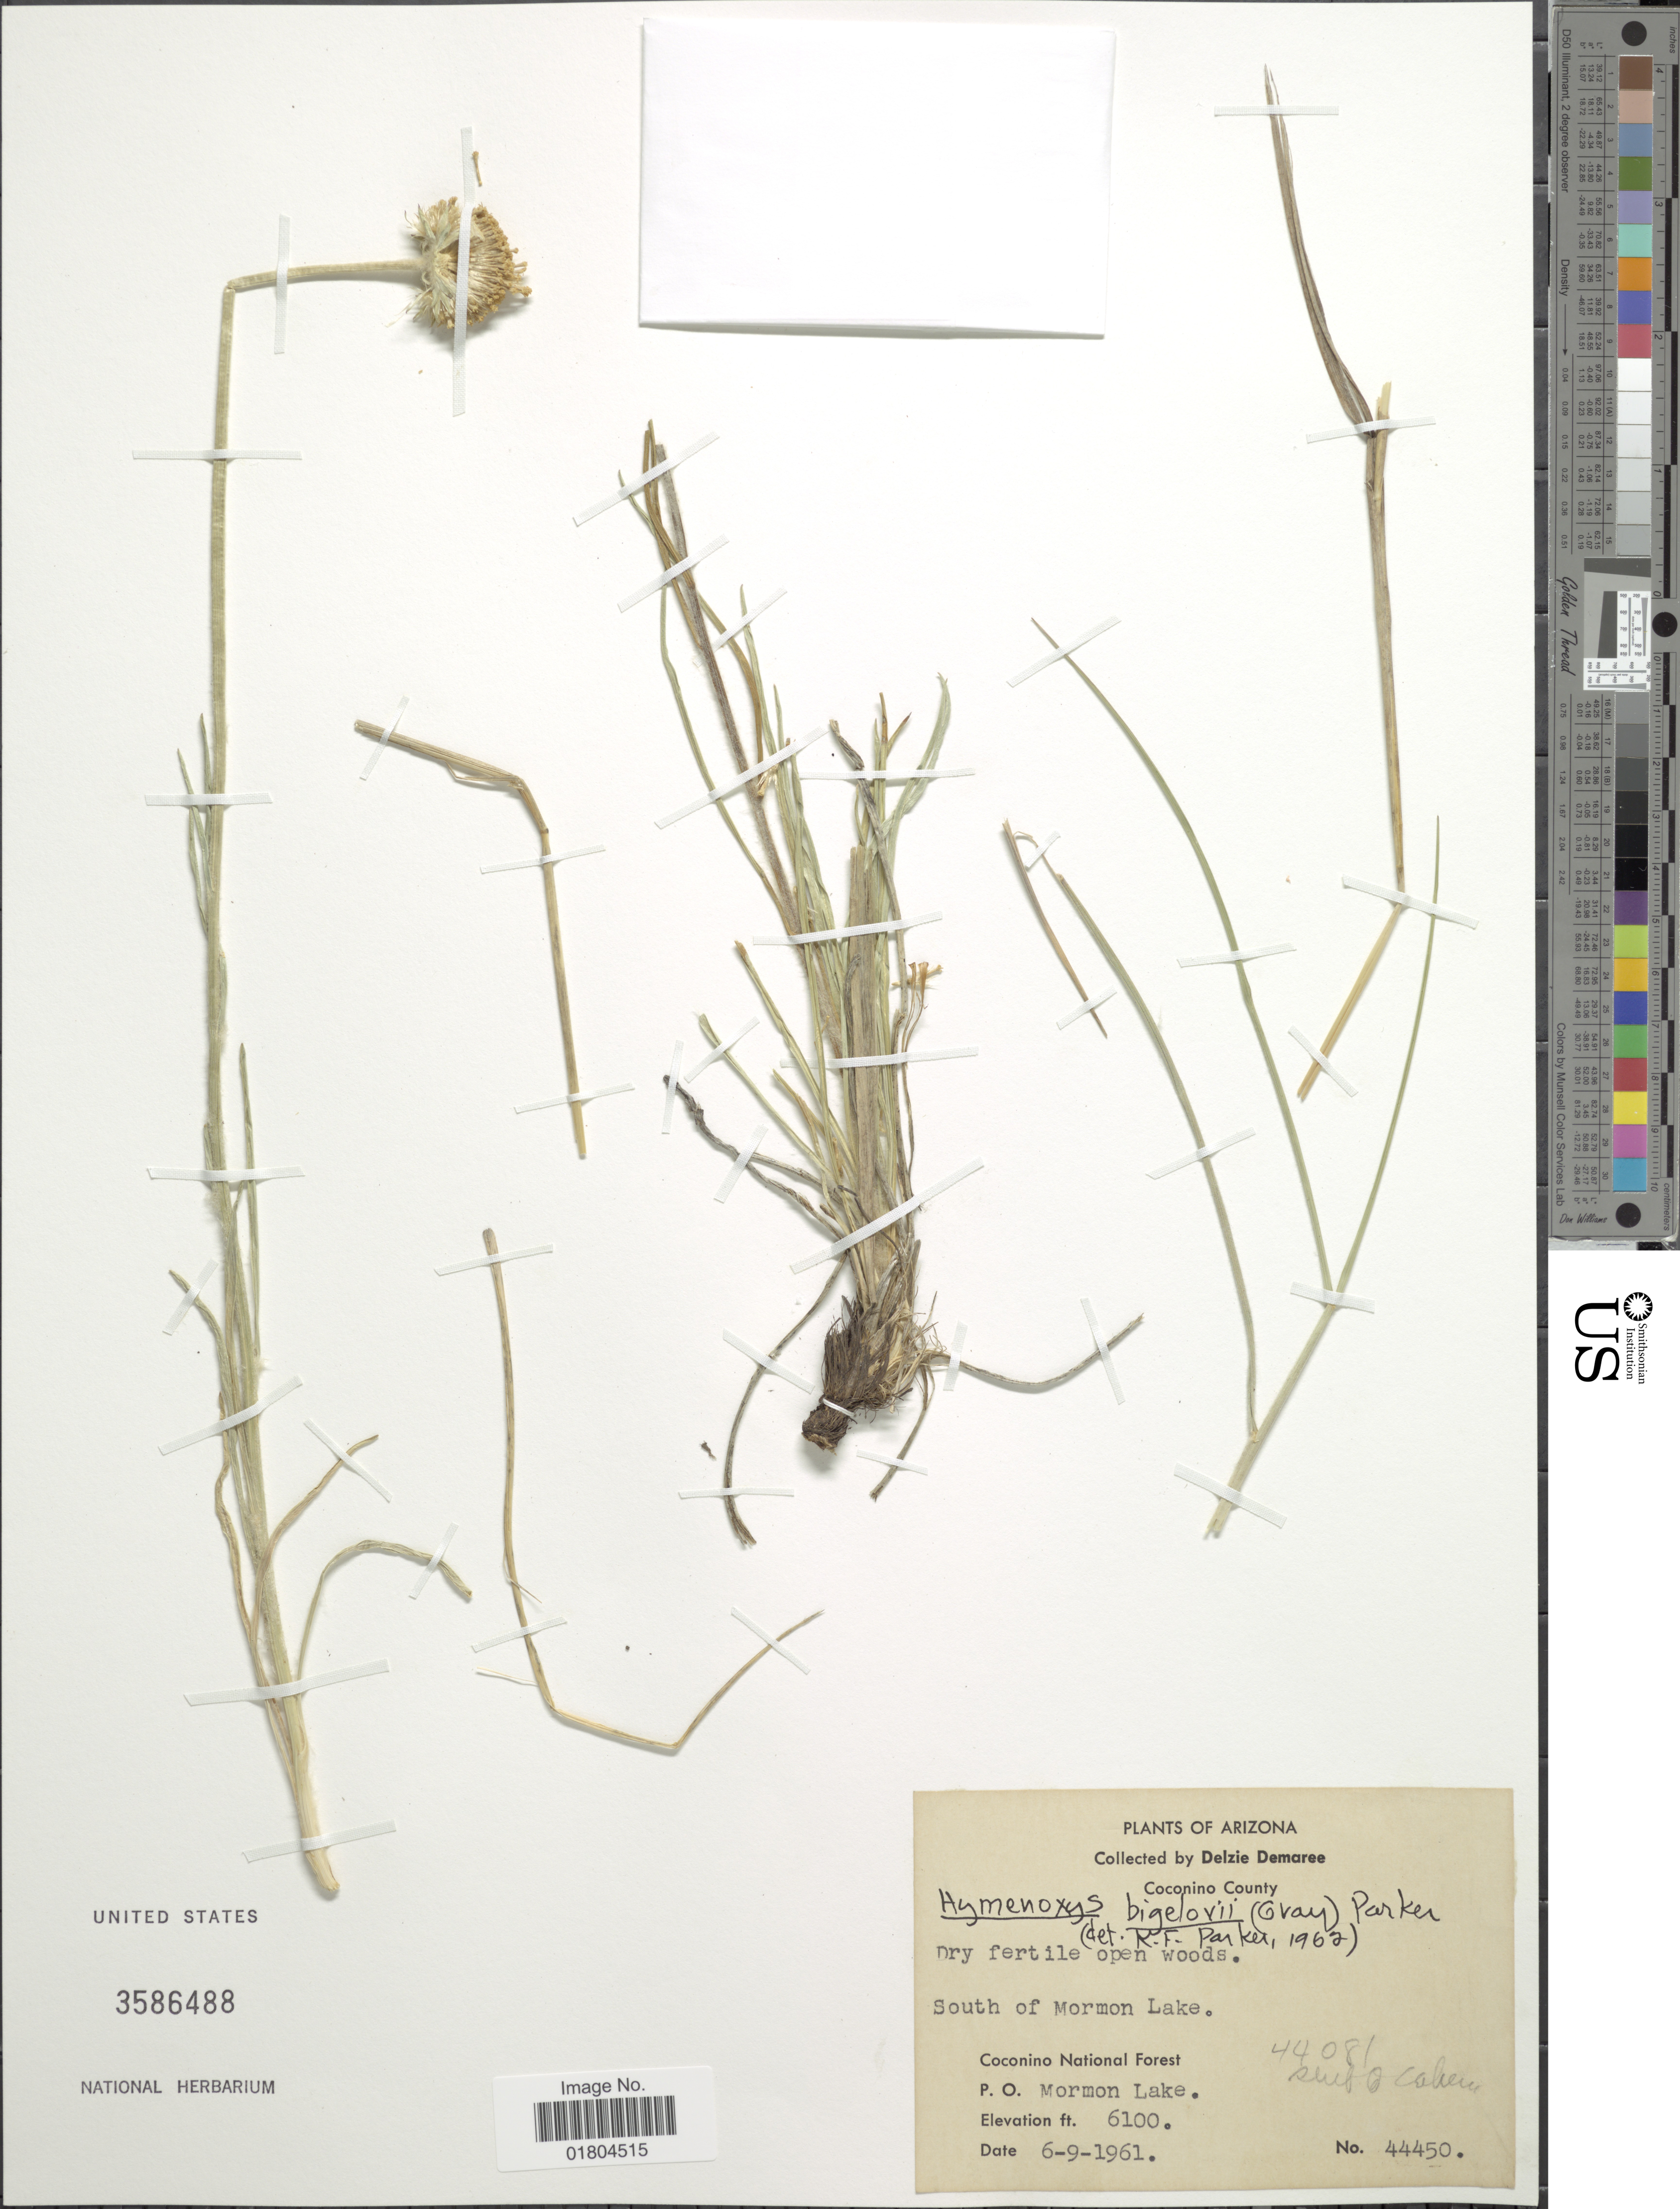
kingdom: Plantae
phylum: Tracheophyta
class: Magnoliopsida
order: Asterales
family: Asteraceae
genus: Hymenoxys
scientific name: Hymenoxys bigelovii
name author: (A. Gray) K.F. Parker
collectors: D. Demaree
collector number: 4450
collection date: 1961-06-09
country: United States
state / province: Arizona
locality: Coconino County. South of Mormon Lake. Coconino National Forest. P. O. Mormon Lake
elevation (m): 1859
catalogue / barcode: US 3586488